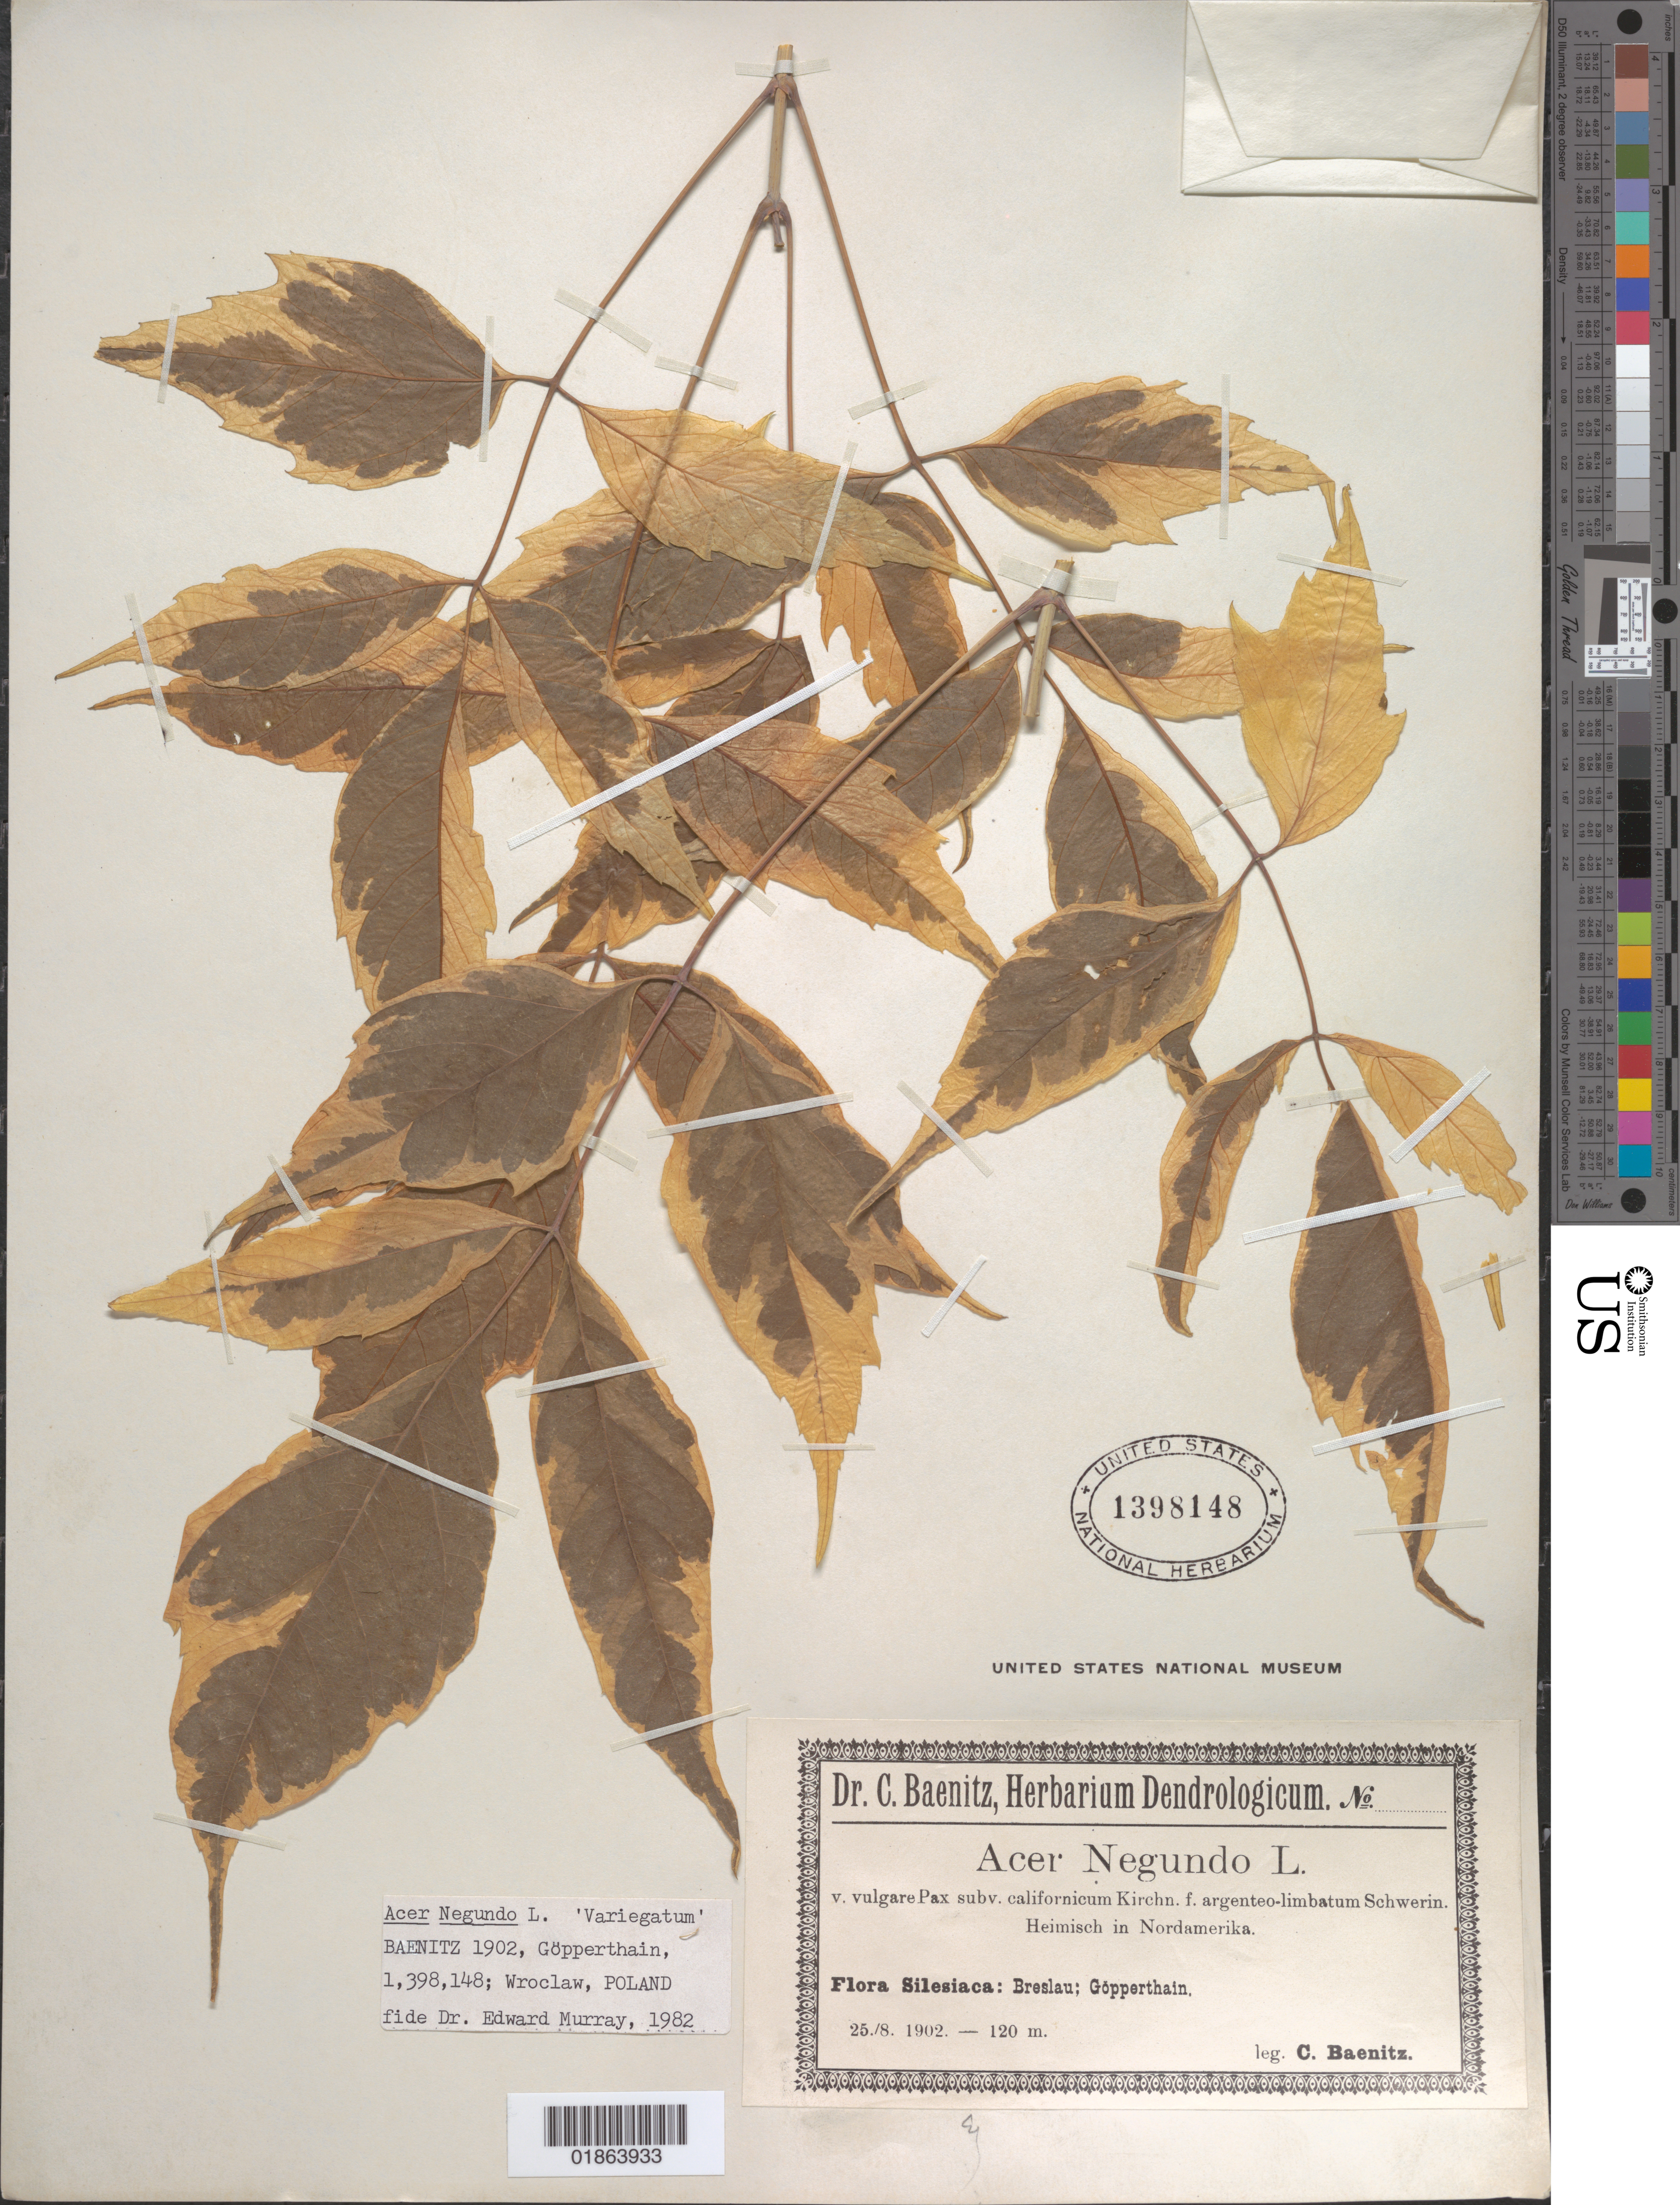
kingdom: Plantae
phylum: Tracheophyta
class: Magnoliopsida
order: Sapindales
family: Sapindaceae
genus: Acer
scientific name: Acer negundo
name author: L.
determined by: Murray, Edward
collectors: C. G. Baenitz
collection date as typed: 25./8. 1902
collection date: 1902-08-25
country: Poland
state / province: Slaskie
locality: Breslau [Wroclaw]: Göpperthain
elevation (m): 120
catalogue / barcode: US 1398148